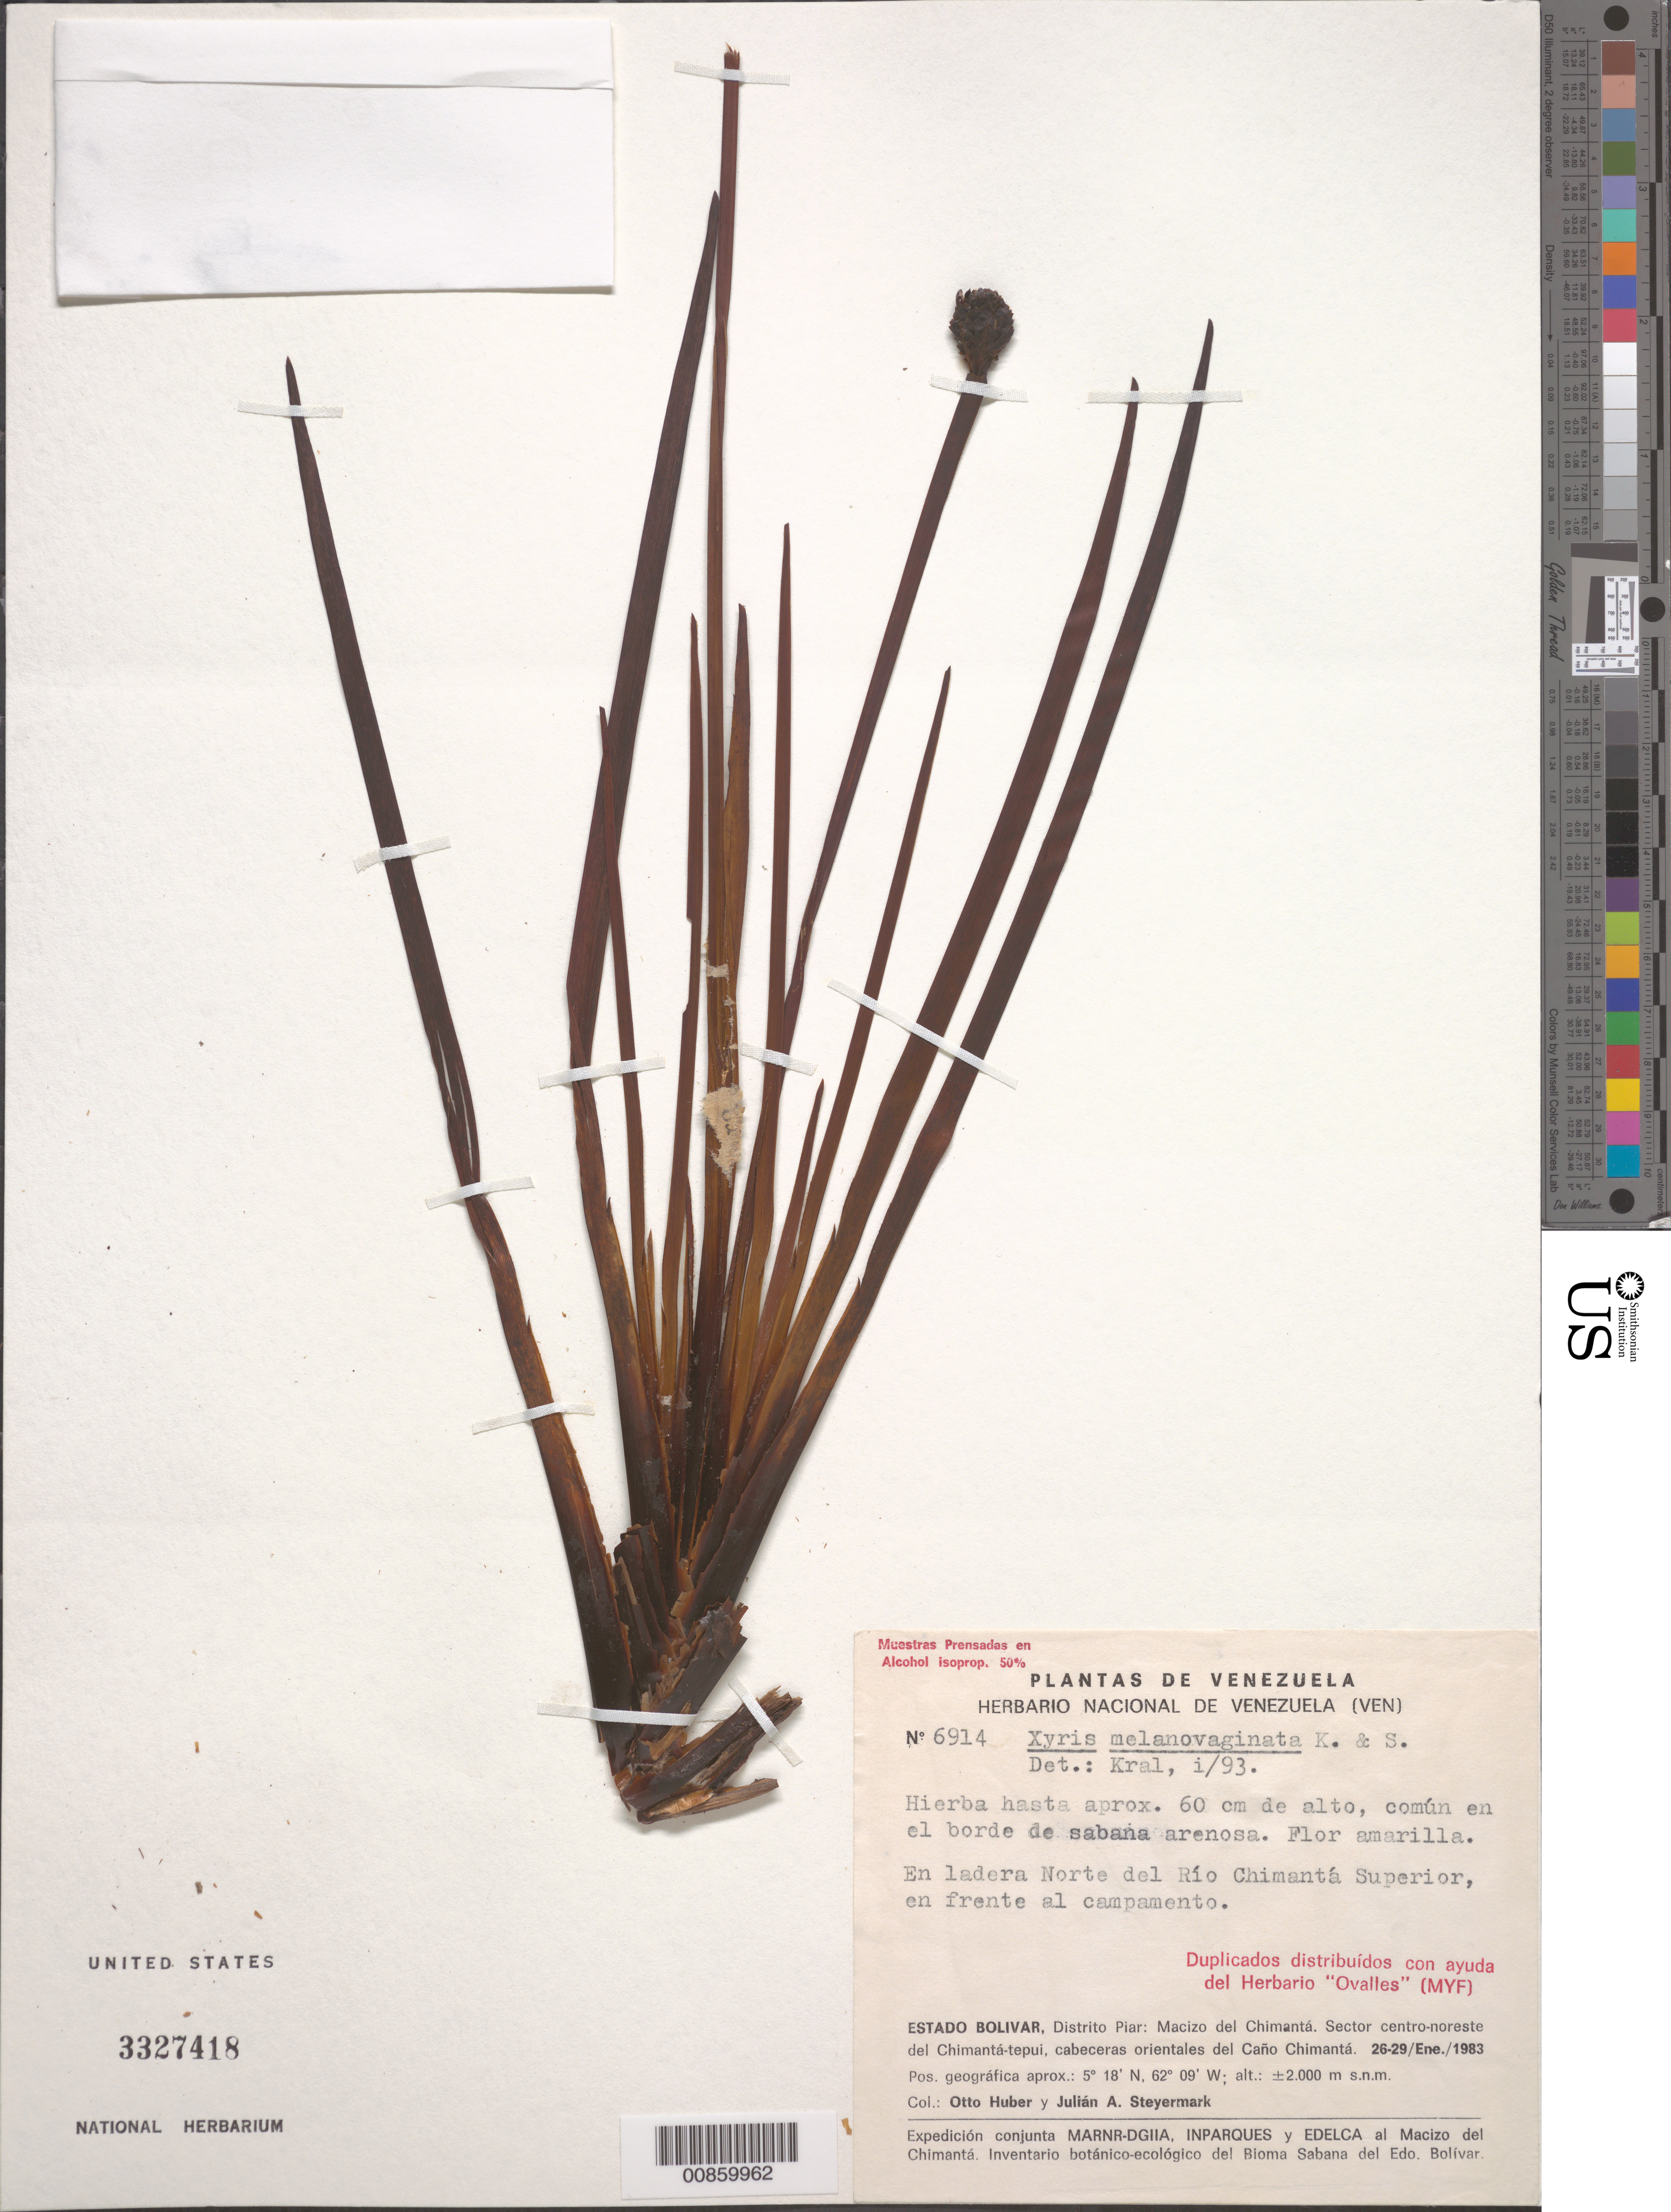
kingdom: Plantae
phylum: Tracheophyta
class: Liliopsida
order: Poales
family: Xyridaceae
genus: Xyris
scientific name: Xyris melanovaginata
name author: Kral & L.B. Sm.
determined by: Kral, Robert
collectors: O. Huber & J. Steyermark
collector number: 6914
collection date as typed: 26-Jan-83 to 29-Jan-83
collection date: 1983-01-26/1983-01-29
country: Venezuela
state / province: Bolívar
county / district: Piar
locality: Macizo del Chimantá, sector centro-NE del Chimantá-tepuí, cabeceras orientales del Caño Chimantá; en ladera N del Río Chimantá superíor; en frente campamento.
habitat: Borde de sabana arenosa.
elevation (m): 2000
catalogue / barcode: US 3327418